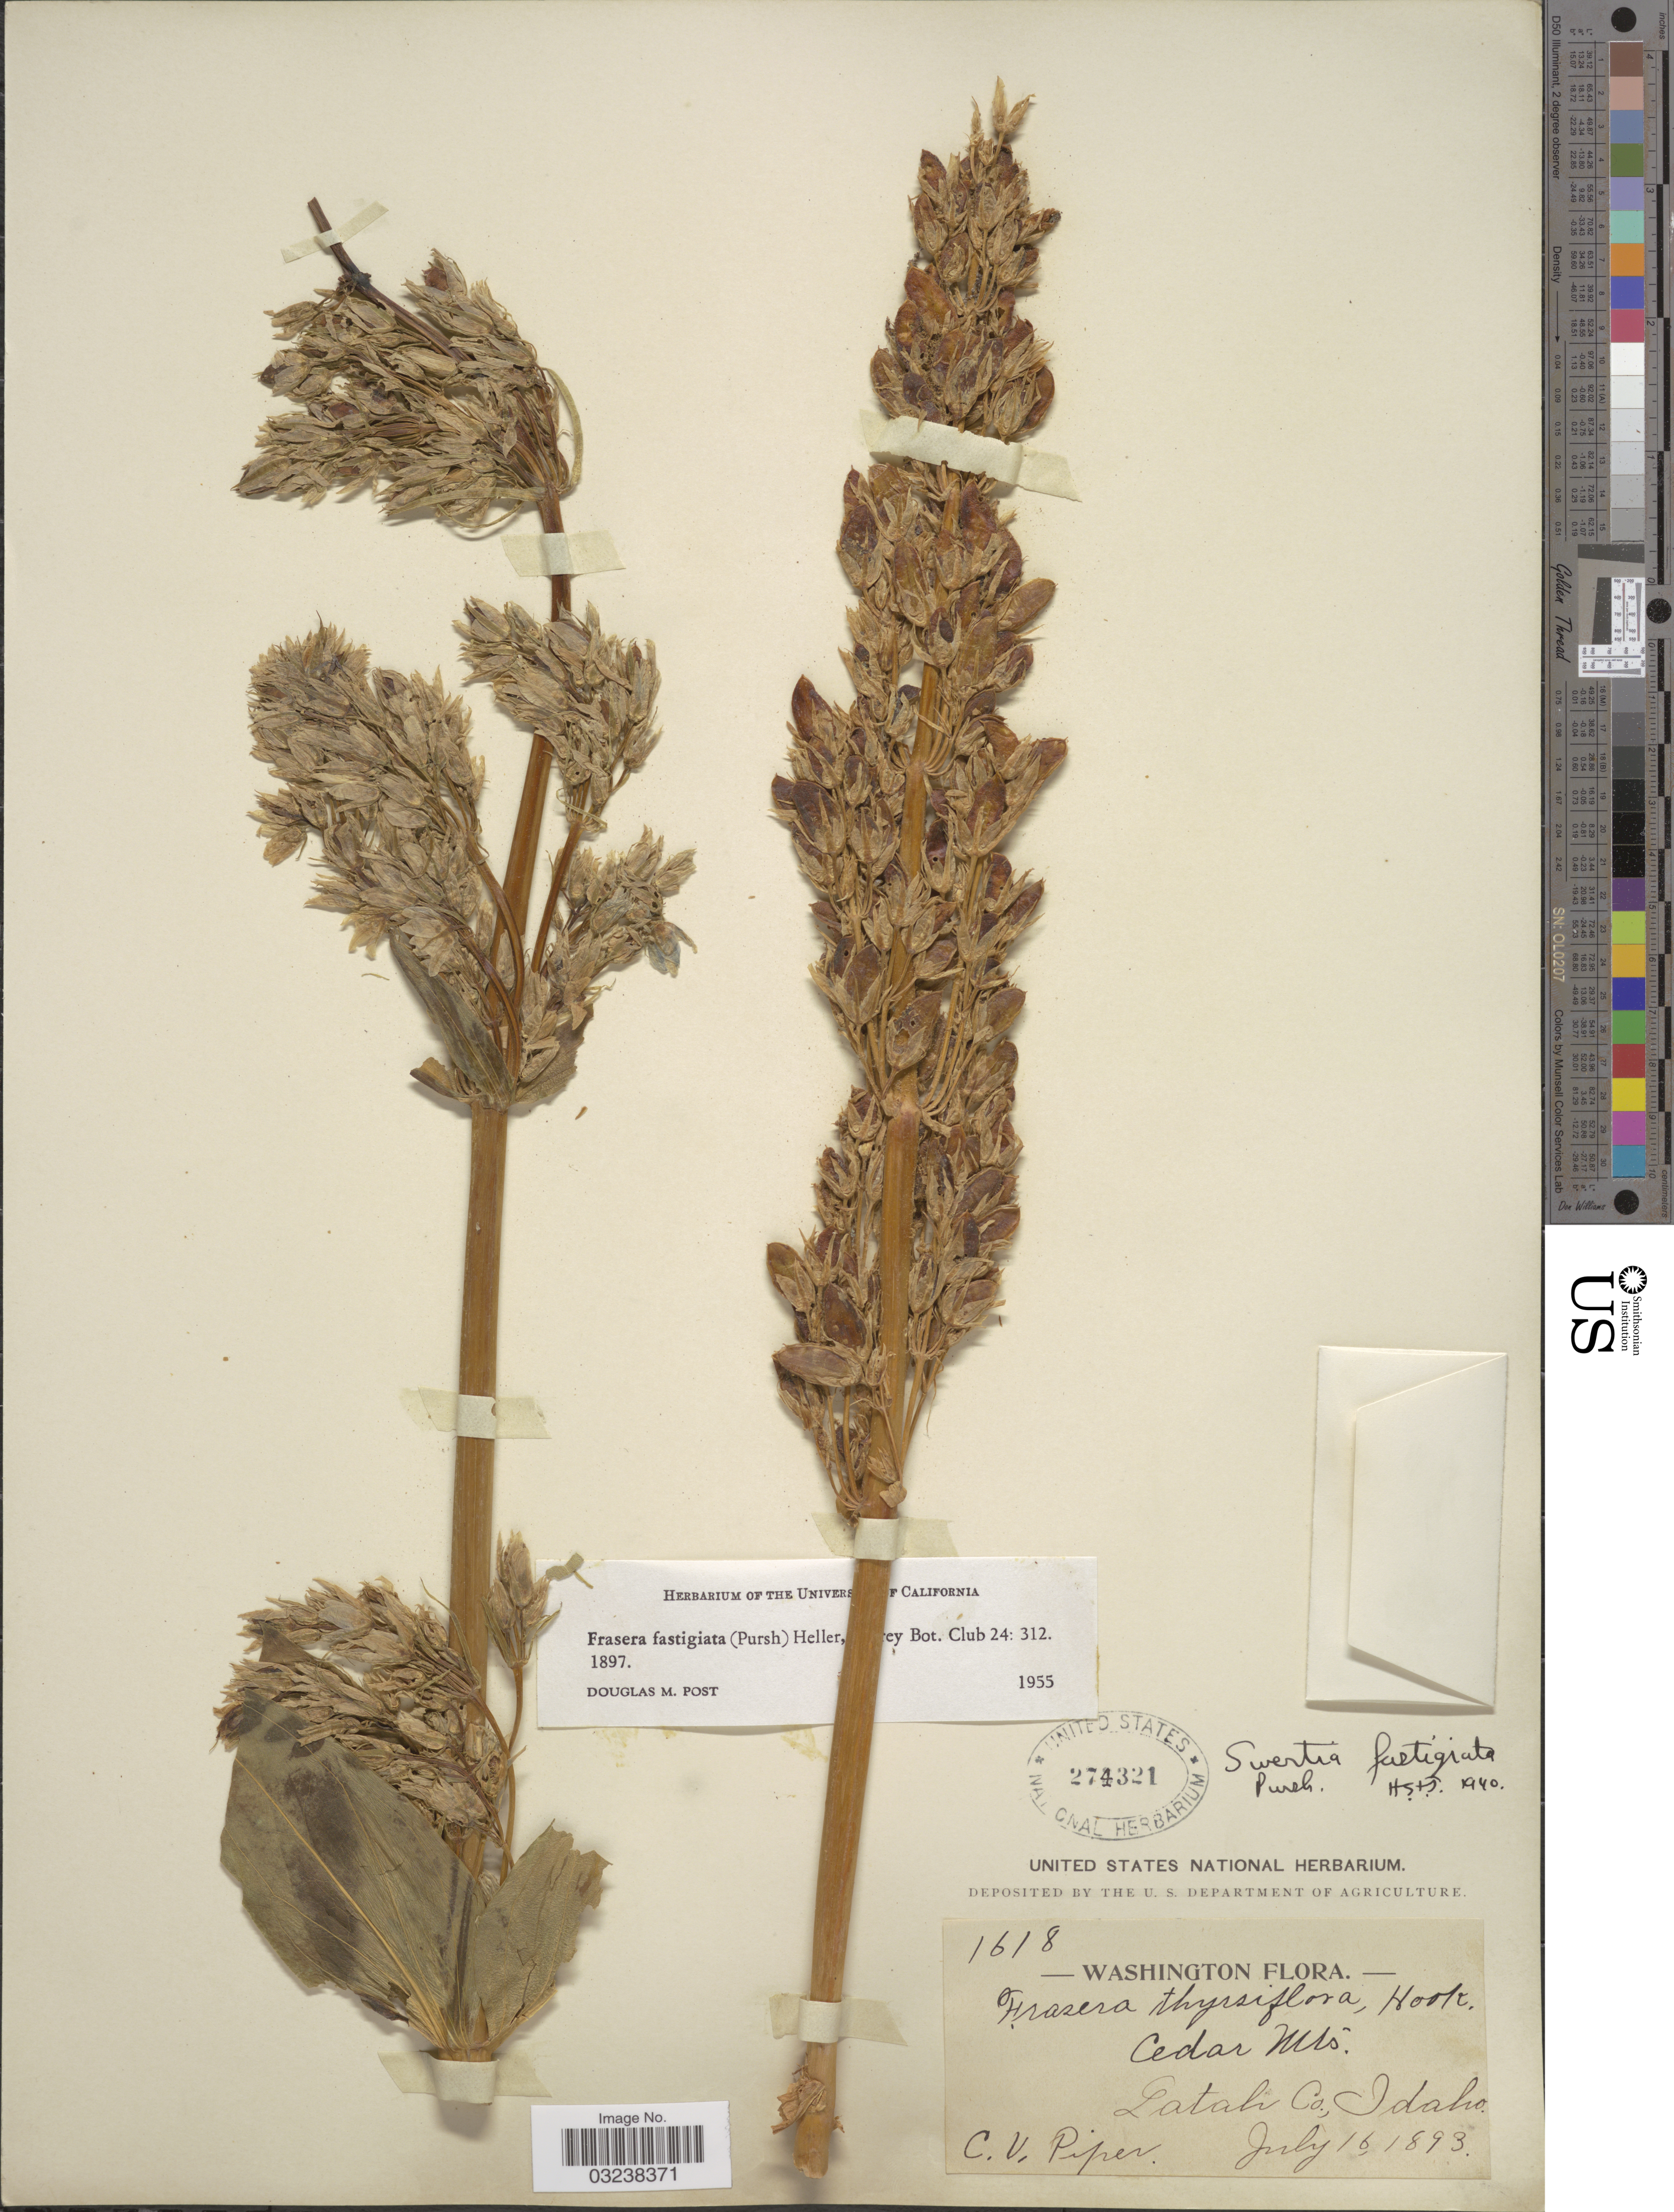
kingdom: Plantae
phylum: Tracheophyta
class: Magnoliopsida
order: Gentianales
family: Gentianaceae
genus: Swertia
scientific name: Swertia fastigiata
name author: Pursh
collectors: C. V. Piper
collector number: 1618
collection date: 1893-07-16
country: United States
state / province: Idaho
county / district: Latah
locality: Cedar Mts. Latah Co.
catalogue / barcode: US 274321